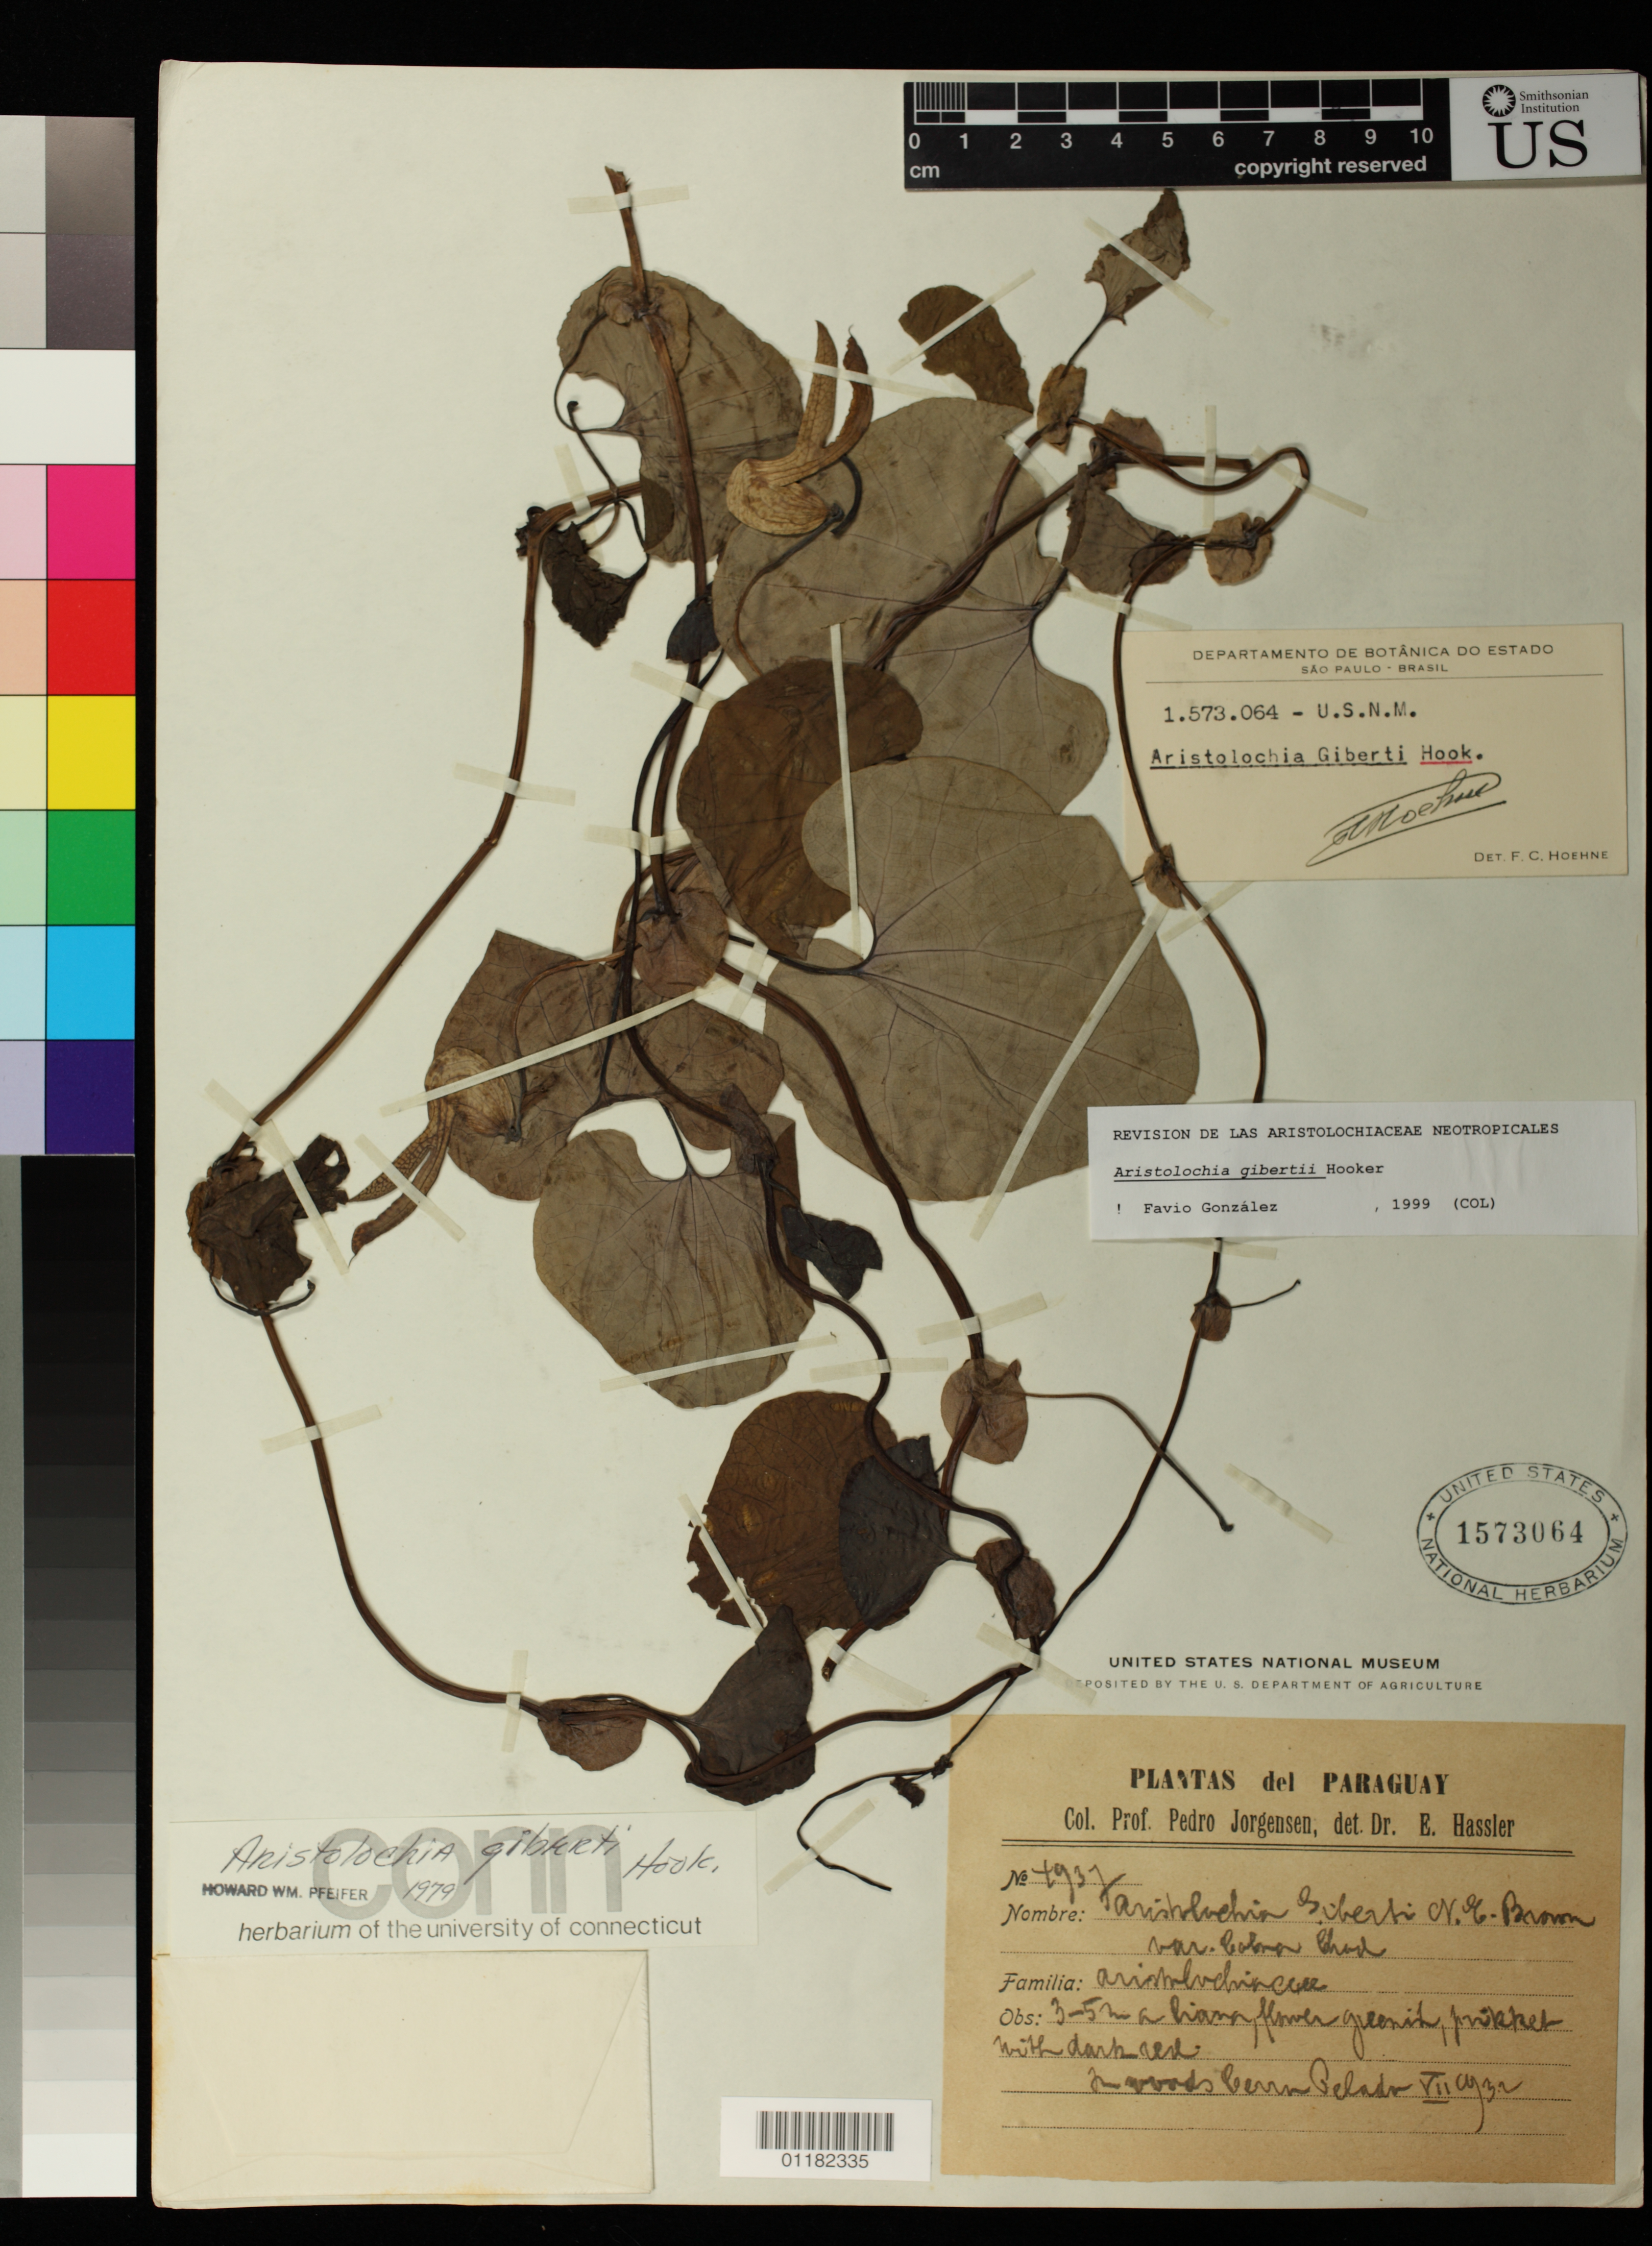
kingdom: Plantae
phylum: Tracheophyta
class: Magnoliopsida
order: Piperales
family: Aristolochiaceae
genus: Aristolochia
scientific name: Aristolochia gibertii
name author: Hook.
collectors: P. Jorgensen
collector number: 1937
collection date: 1932-07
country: Paraguay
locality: Cerro Pelado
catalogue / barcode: US 1573064